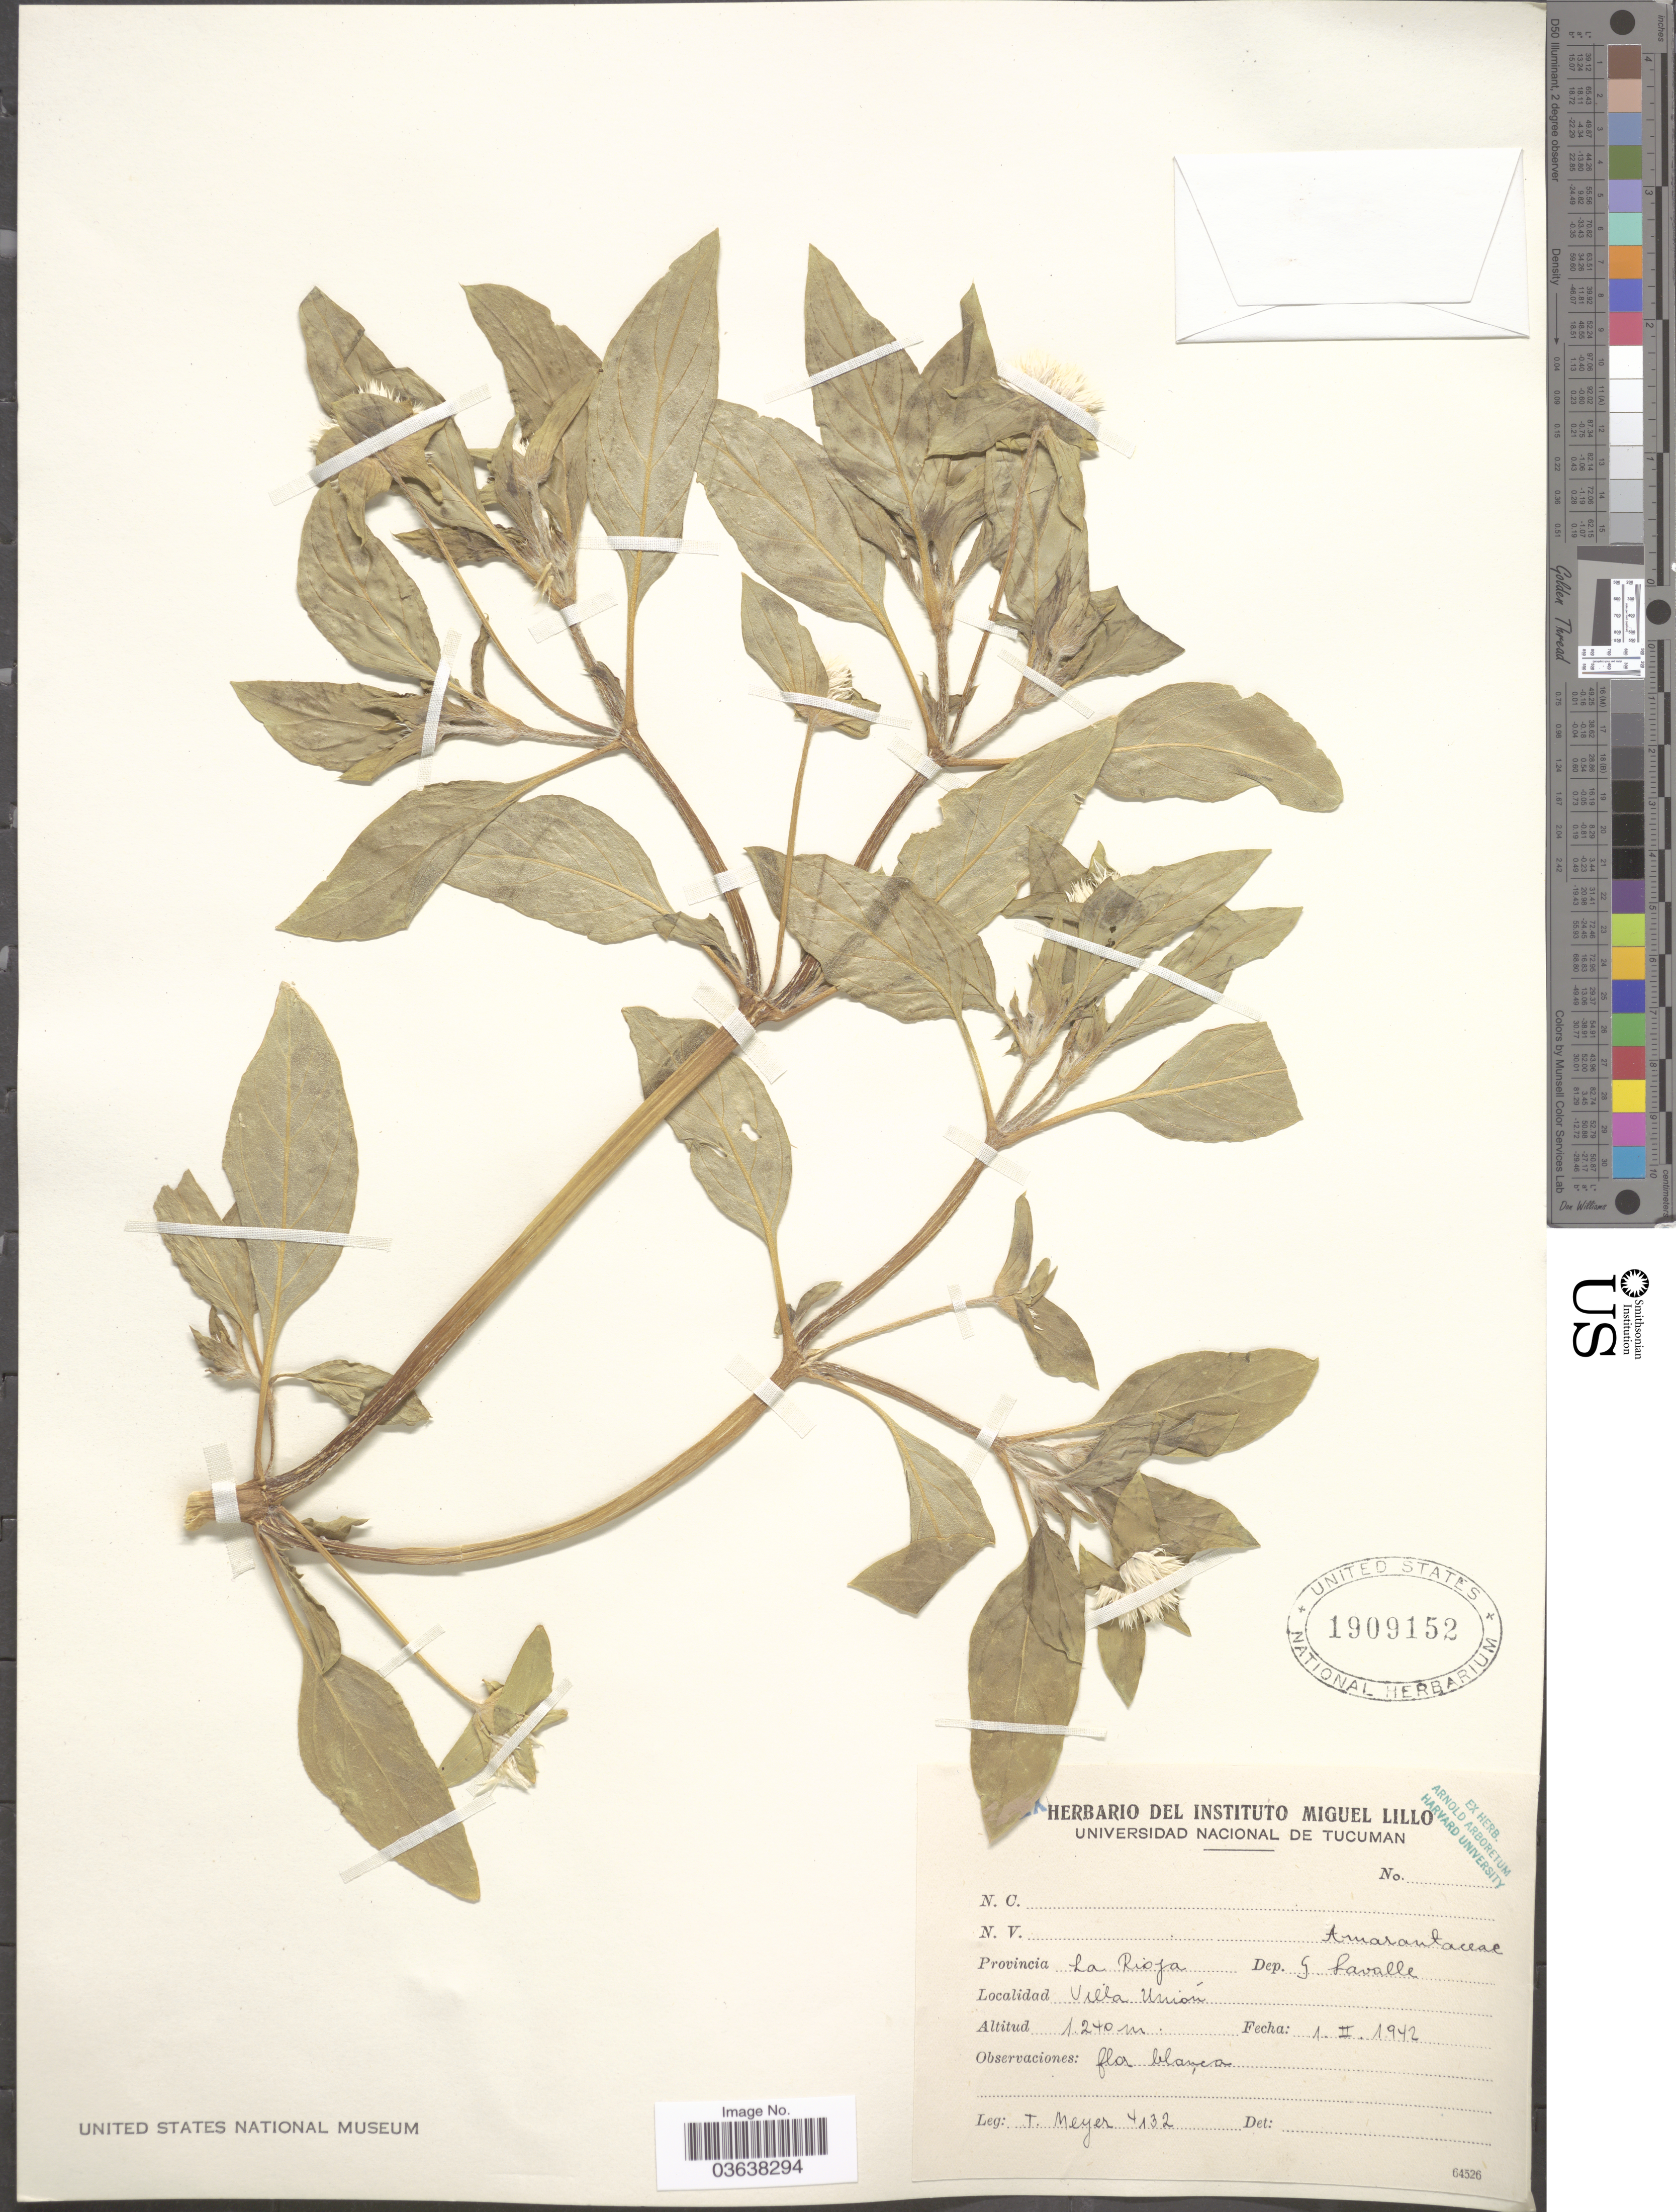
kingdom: Plantae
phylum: Tracheophyta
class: Magnoliopsida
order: Caryophyllales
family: Amaranthaceae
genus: Gomphrena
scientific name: Gomphrena sp.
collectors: T. Meyer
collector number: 4132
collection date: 1942-02-01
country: Argentina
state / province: La Rioja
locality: Dep. G Lavalle. Villa Unión.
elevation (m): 1240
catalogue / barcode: US 1909152